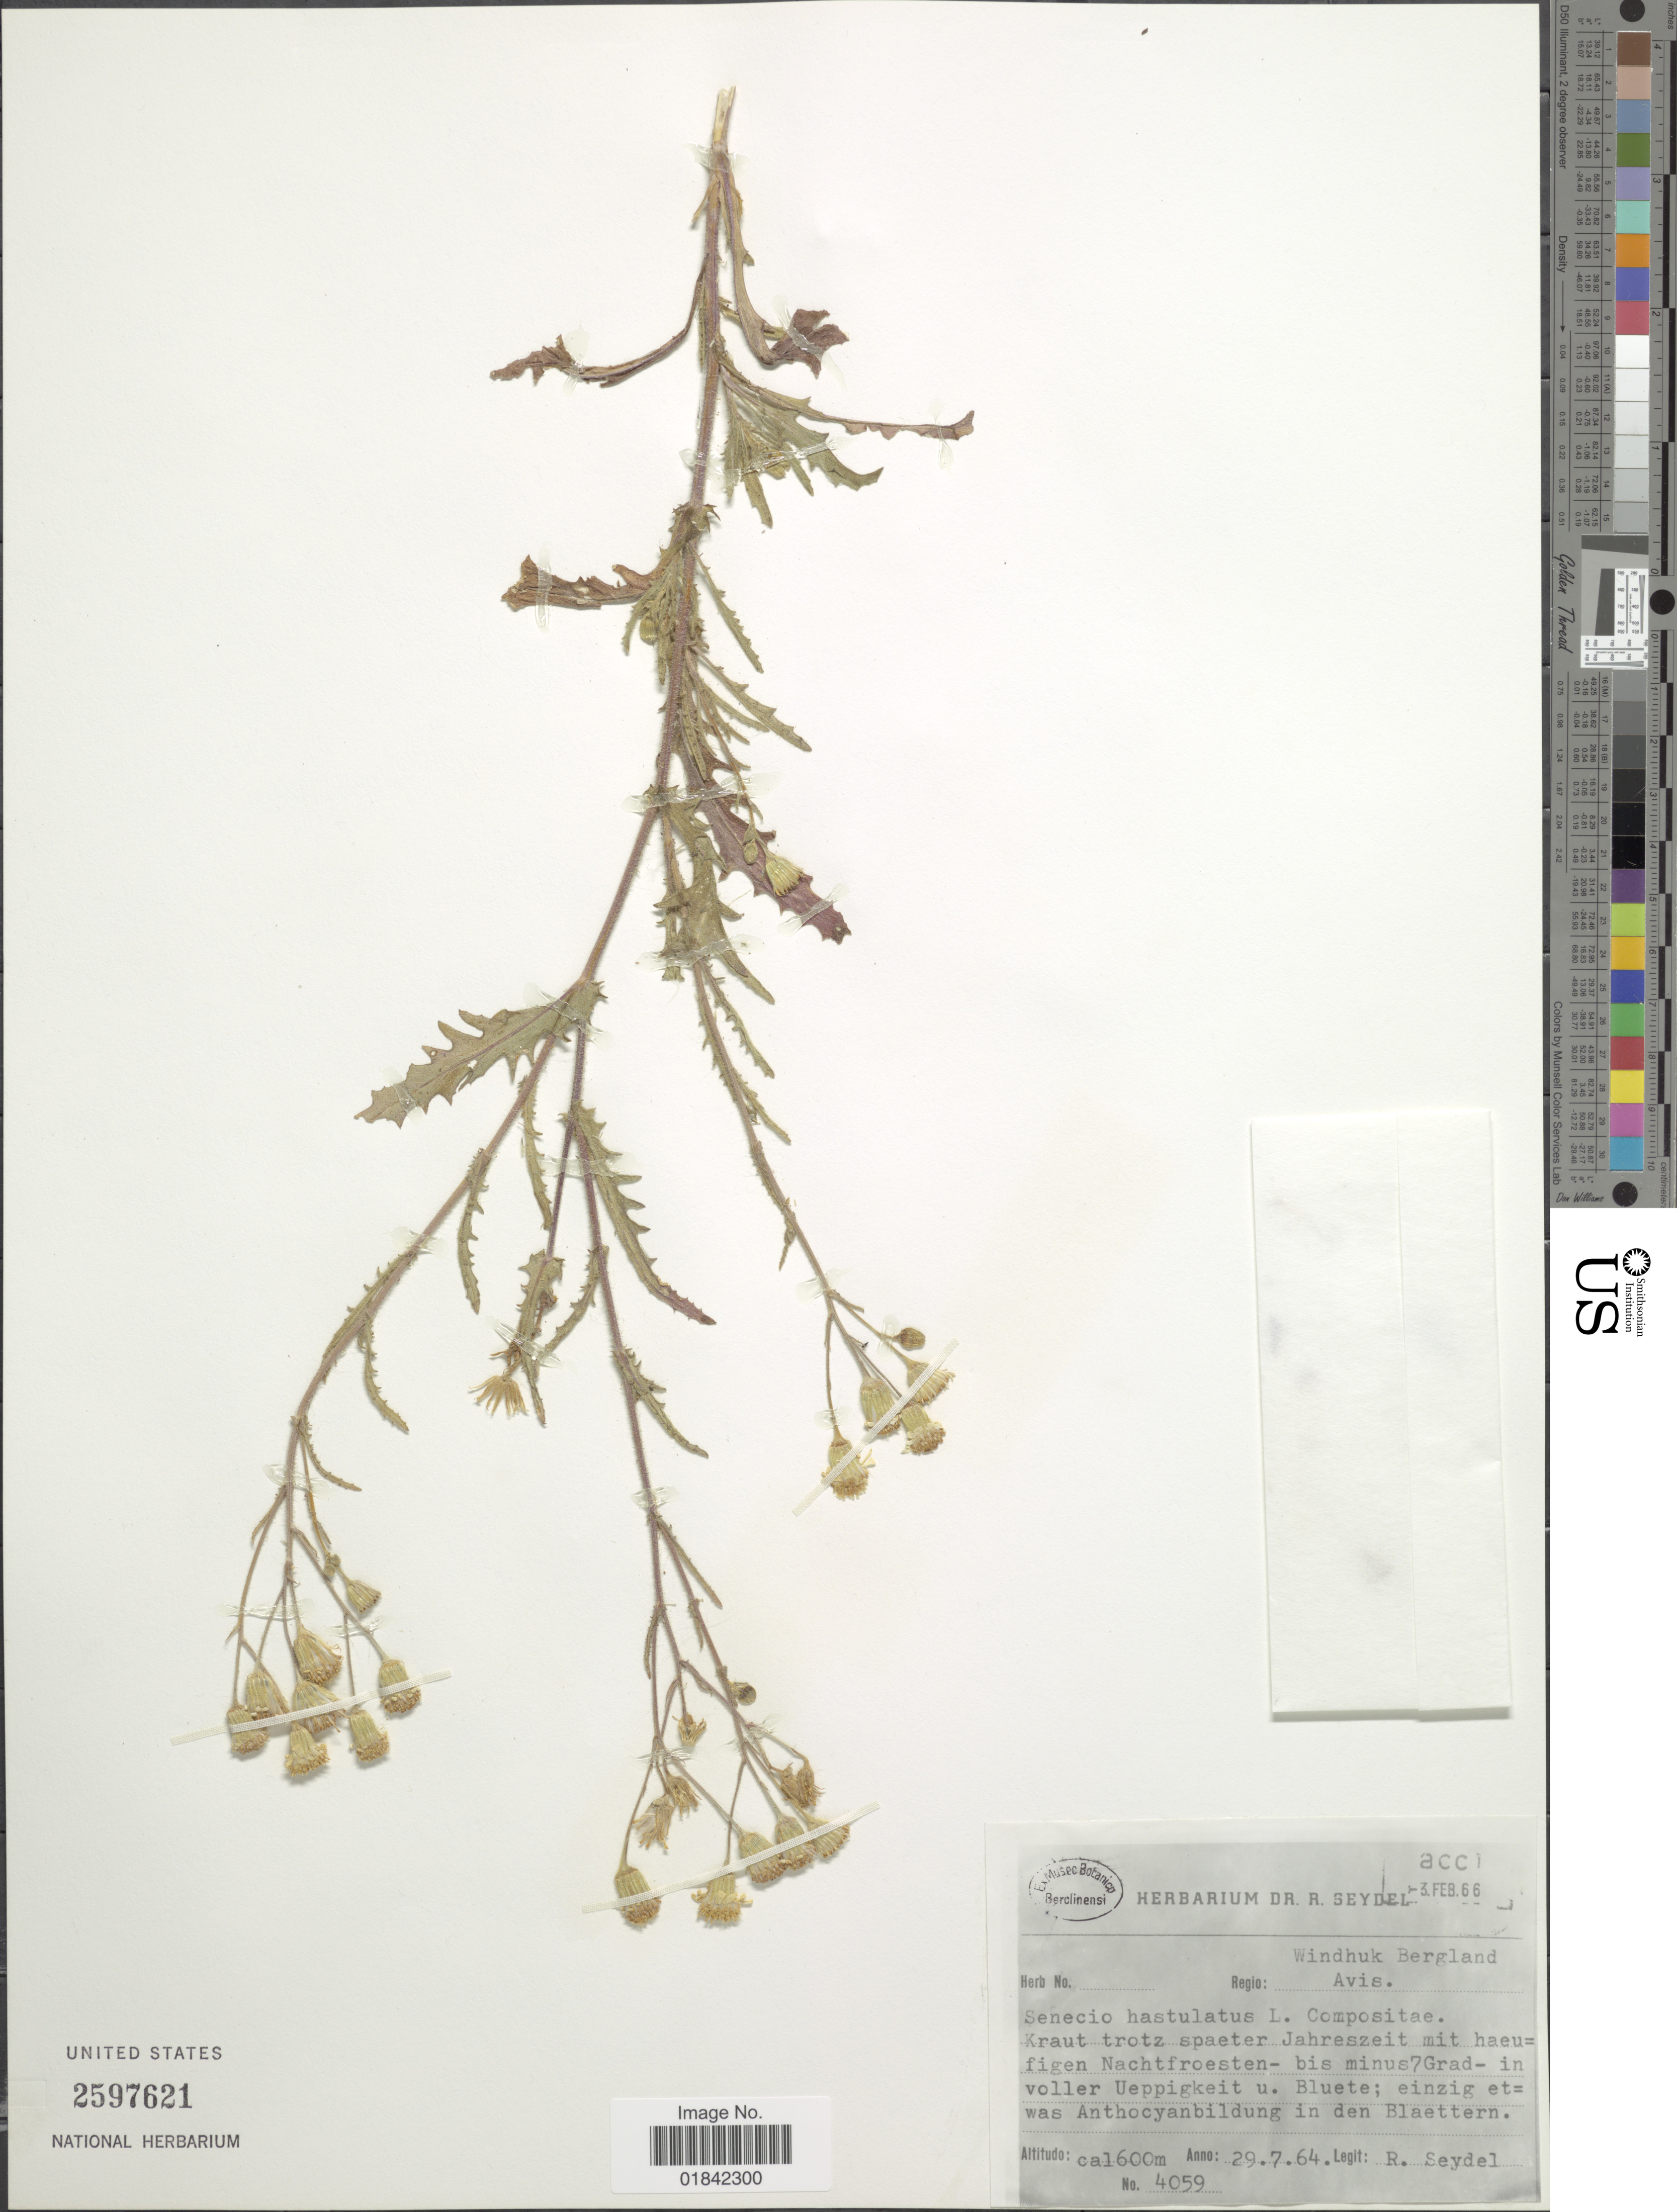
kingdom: Plantae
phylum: Tracheophyta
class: Magnoliopsida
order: Asterales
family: Asteraceae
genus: Senecio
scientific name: Senecio hastatus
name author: (L.) Hook. f.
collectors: R. Seydel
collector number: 4059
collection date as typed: Transcribed d/m/y: 29/7/64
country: Namibia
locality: Windhuk Bergland, Avis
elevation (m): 1600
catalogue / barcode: US 2597621